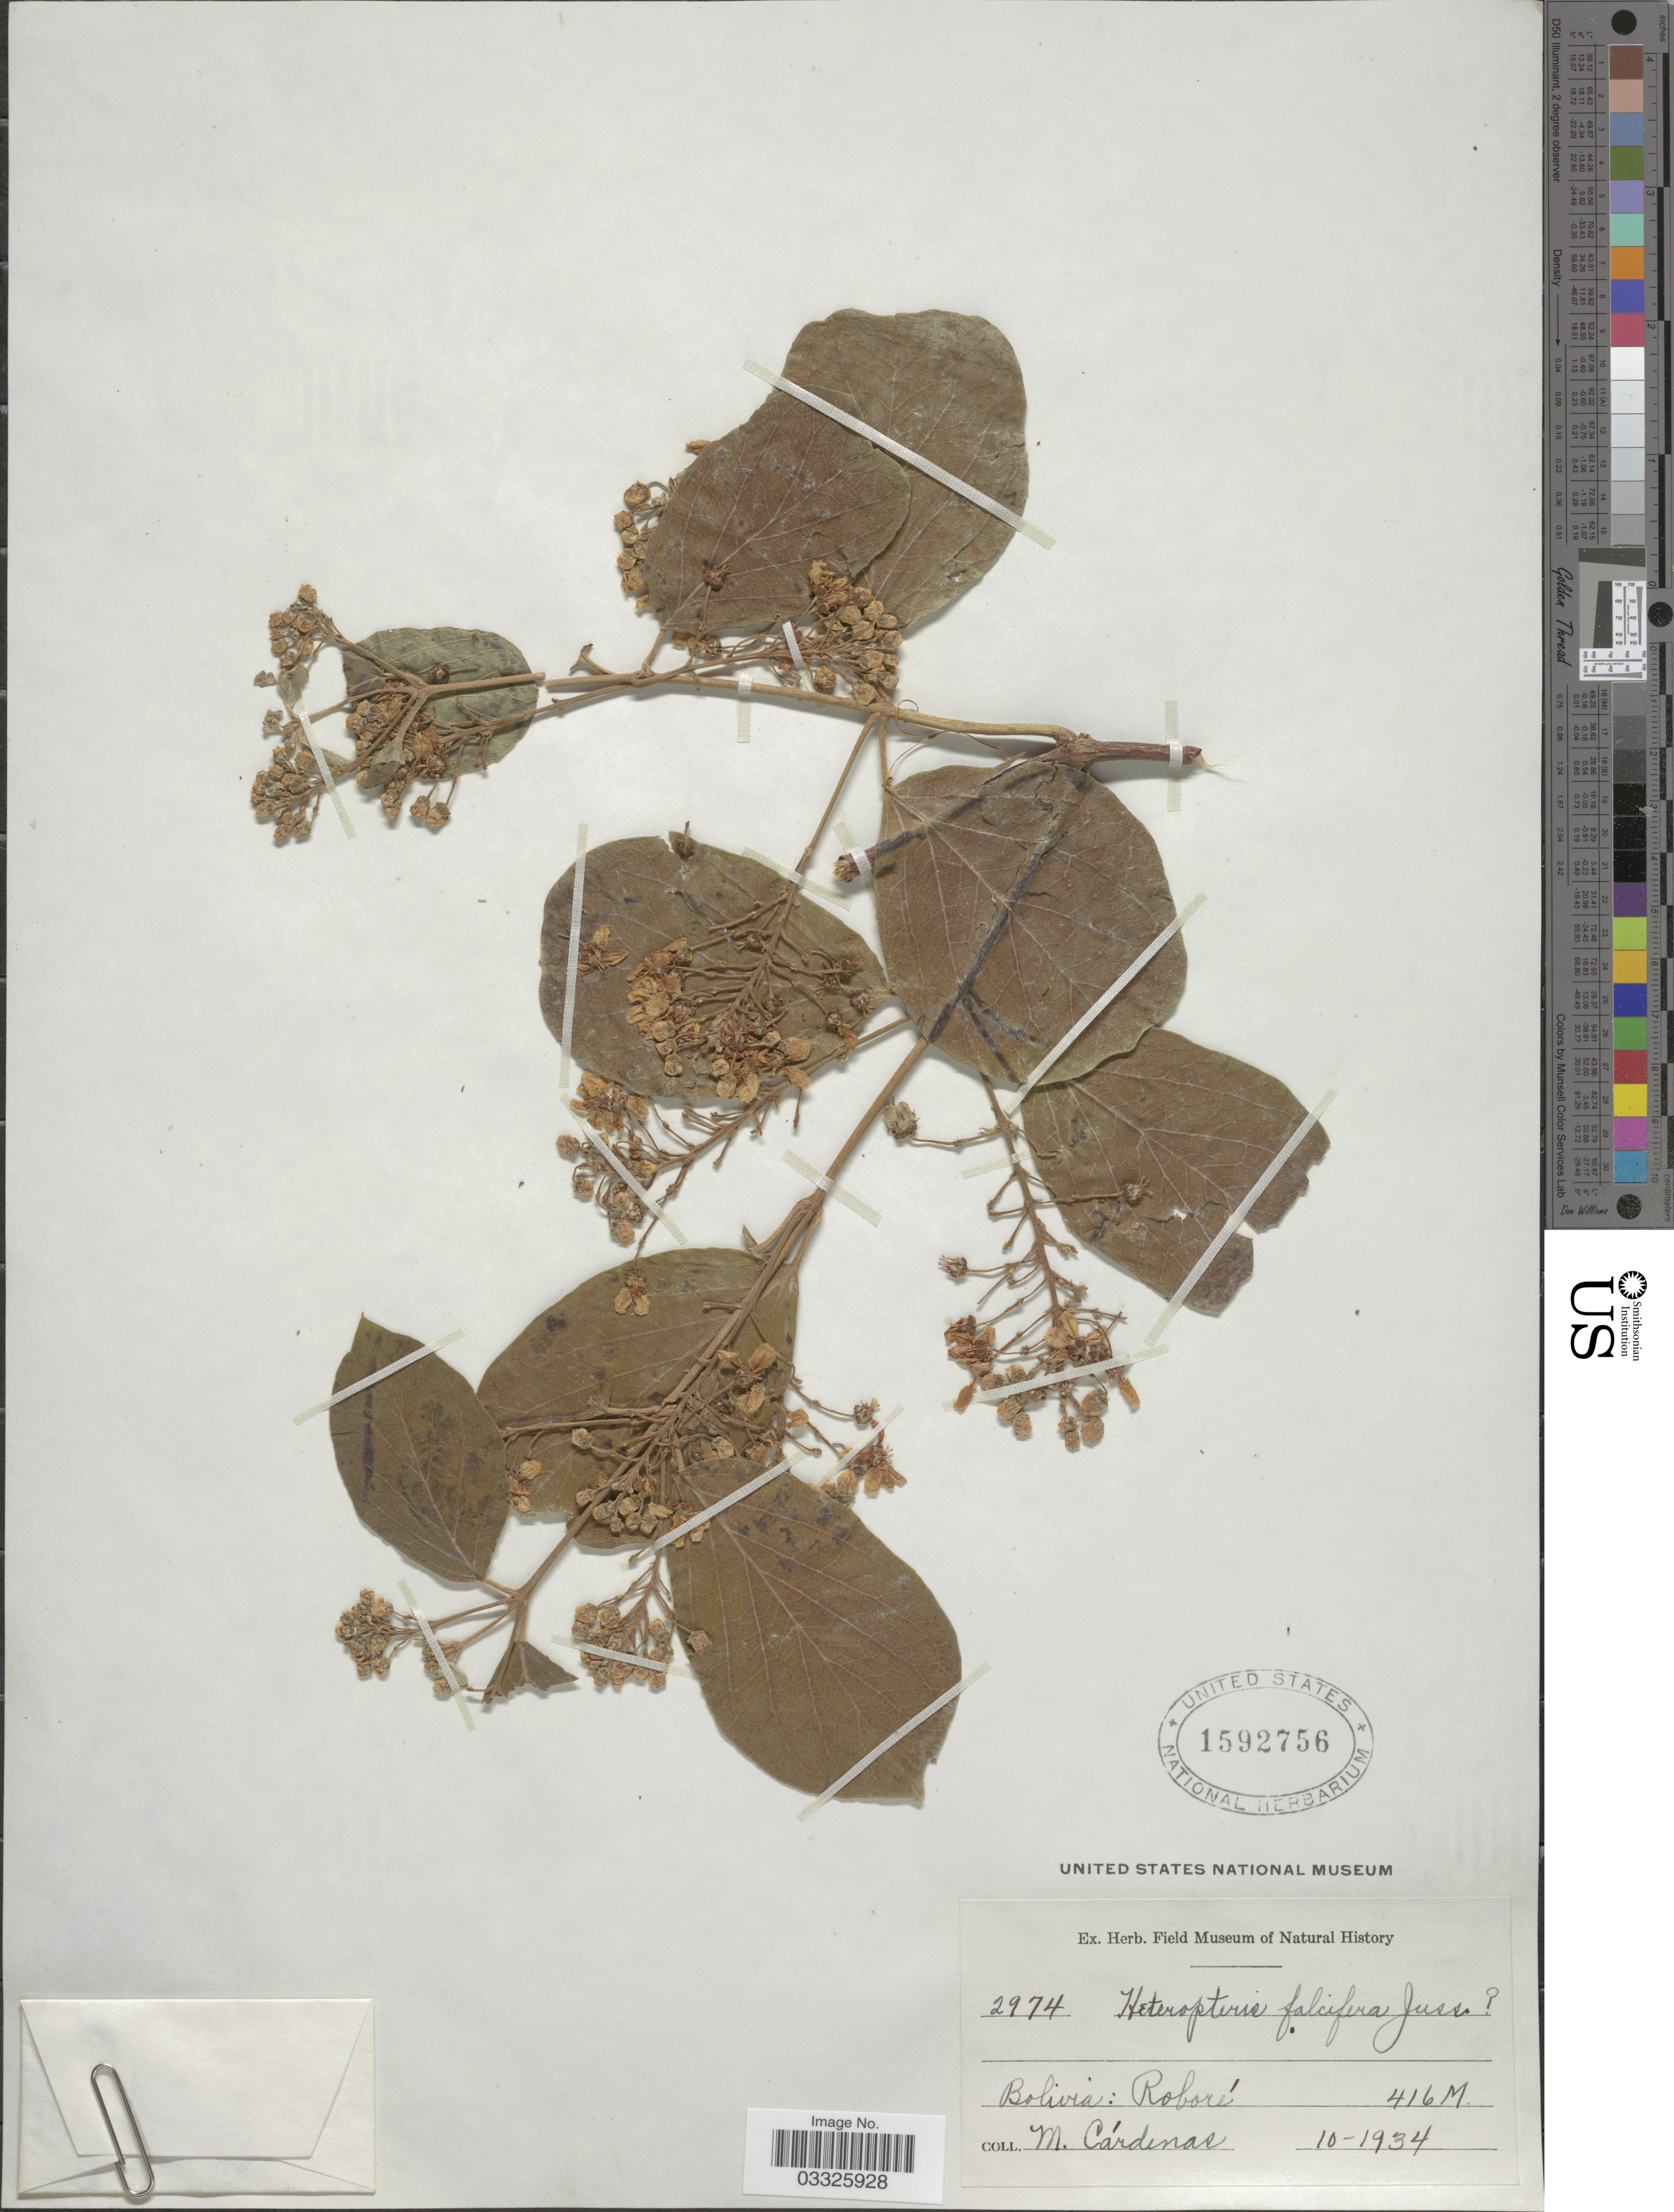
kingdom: Plantae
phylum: Tracheophyta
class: Magnoliopsida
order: Malpighiales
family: Malpighiaceae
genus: Heteropterys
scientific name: Heteropterys falcifera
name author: A. Juss.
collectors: M. Cárdenas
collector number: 2974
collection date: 1934-10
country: Bolivia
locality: Roboré.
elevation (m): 416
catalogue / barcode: US 1592756